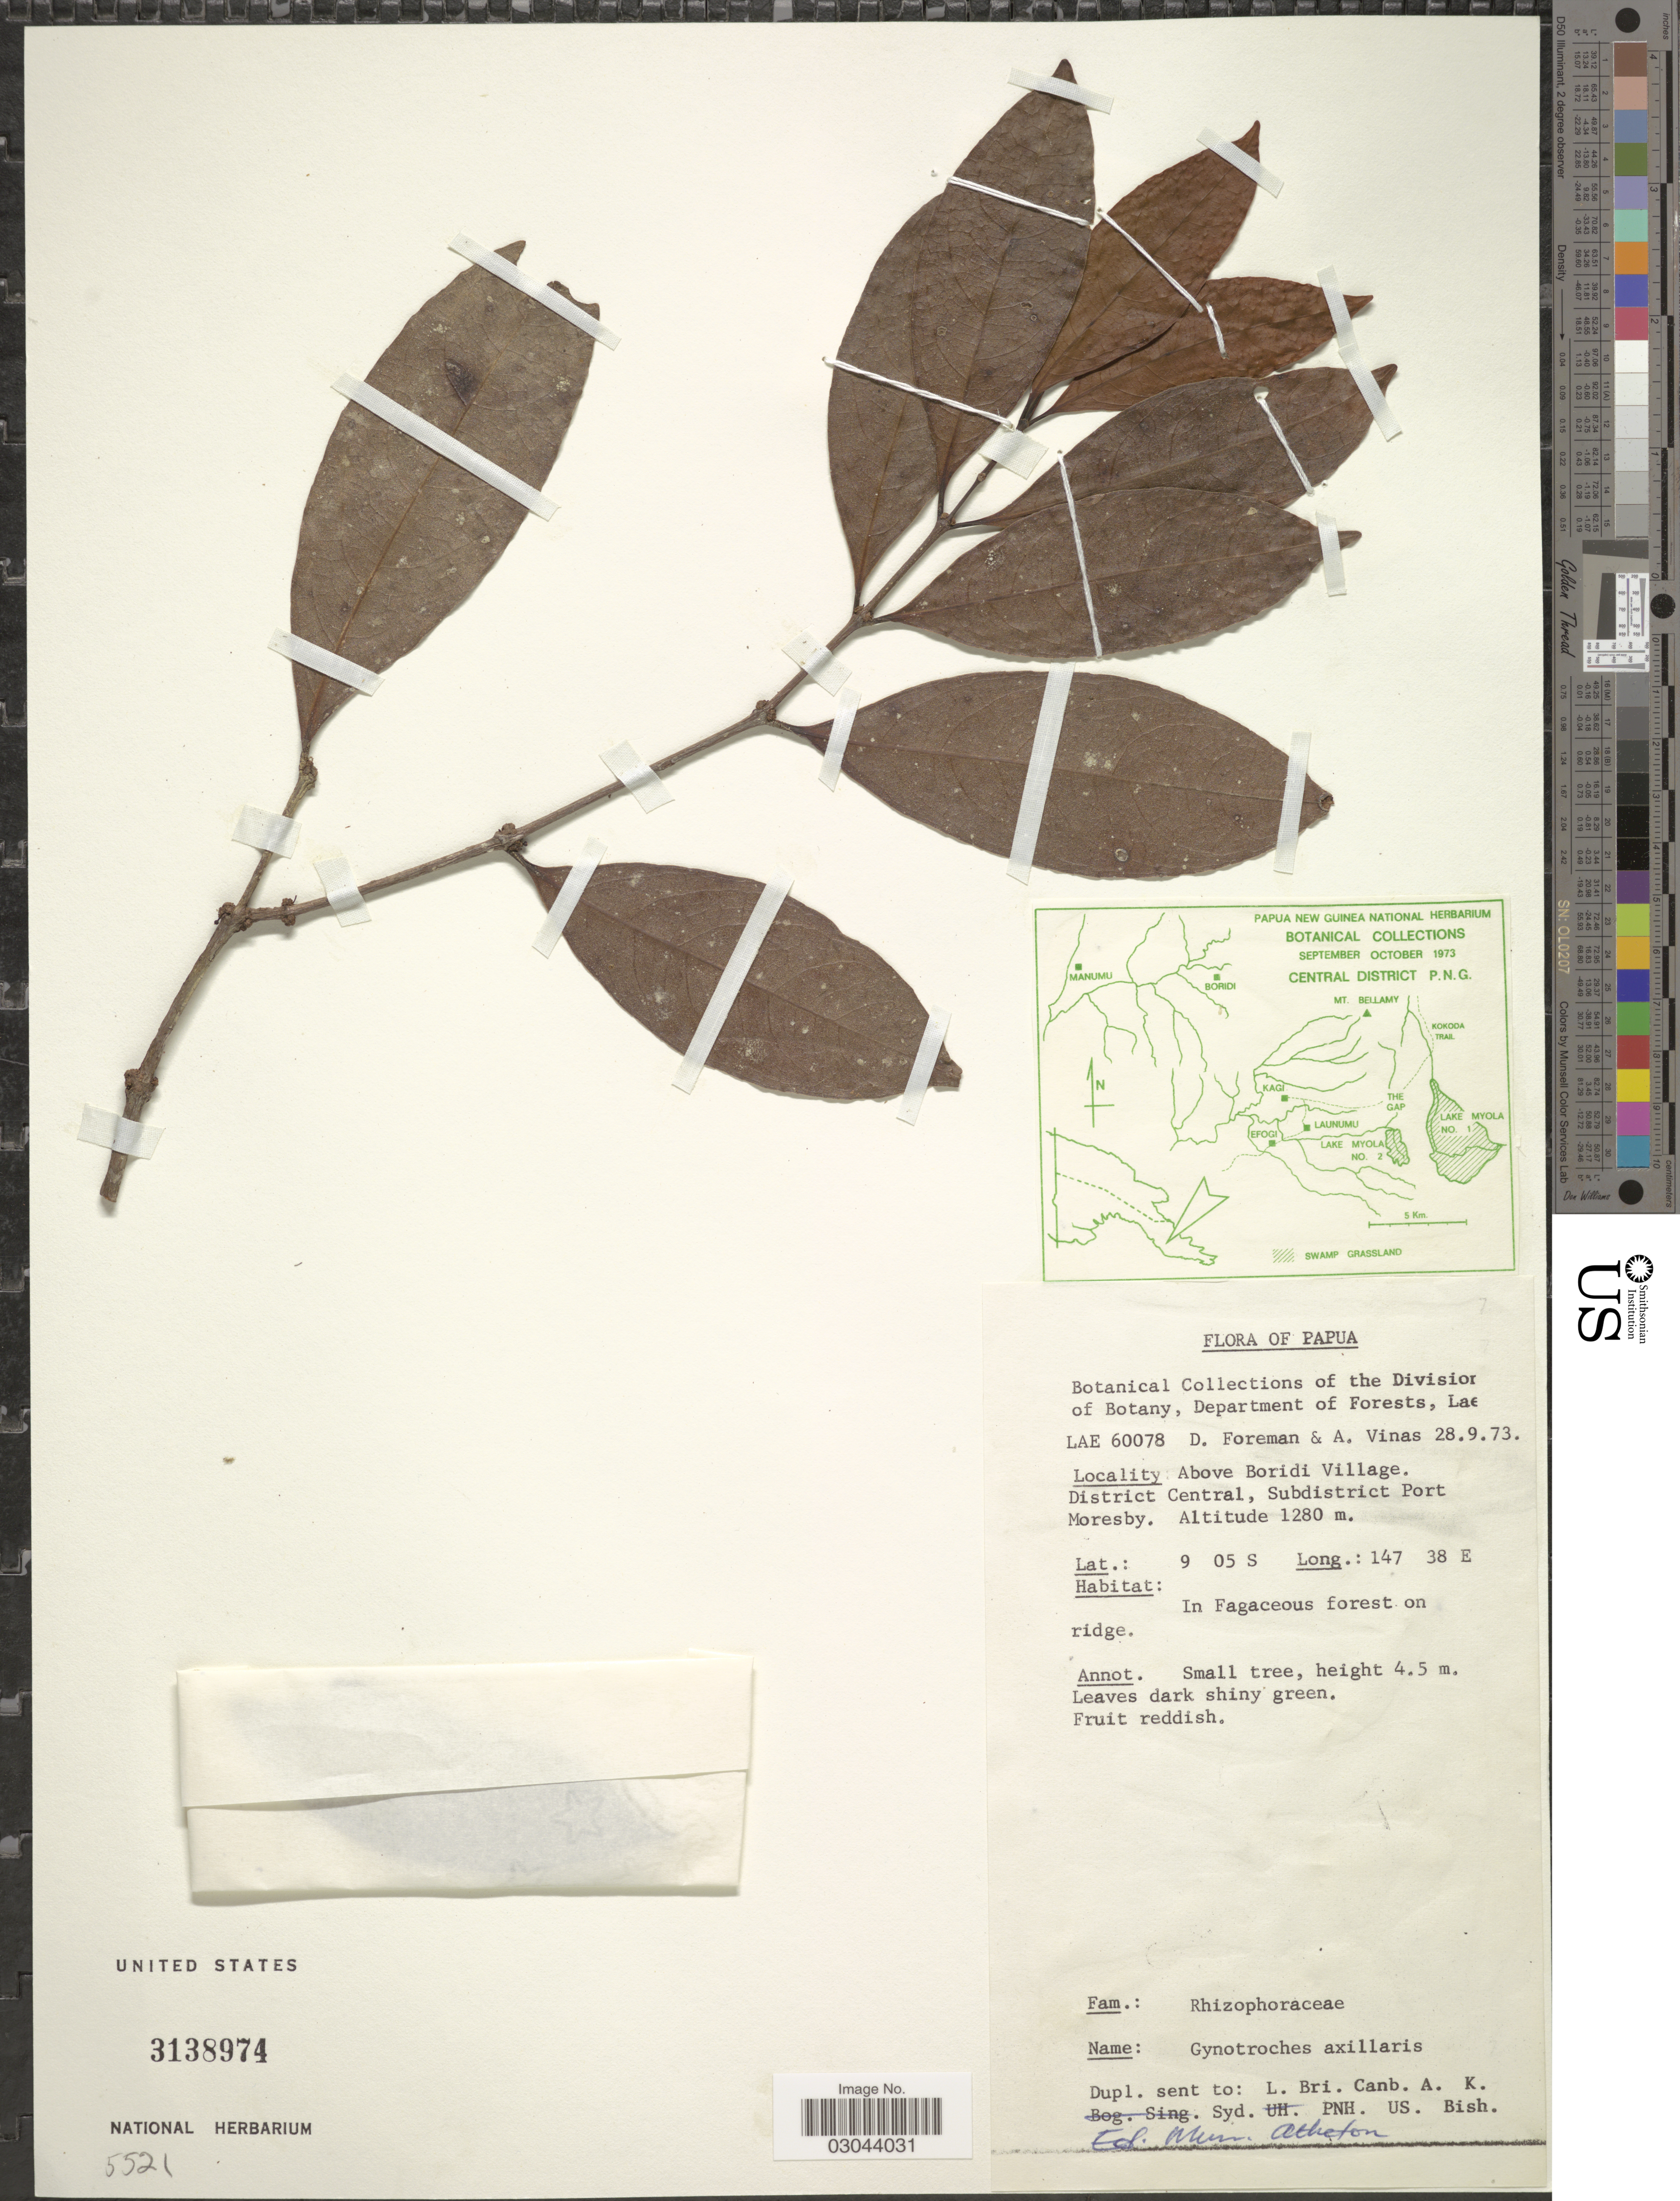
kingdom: Plantae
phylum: Tracheophyta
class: Magnoliopsida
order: Malpighiales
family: Rhizophoraceae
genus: Gynotroches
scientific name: Gynotroches axillaris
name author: Blume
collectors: D. Foreman & A. Vinas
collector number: LAE60078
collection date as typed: Transcribed d/m/y: 28/9/73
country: Papua New Guinea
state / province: Central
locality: Above Boridi Village. District Central, Dubdistrict Port Moresby.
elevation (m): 1280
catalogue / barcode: US 3138974